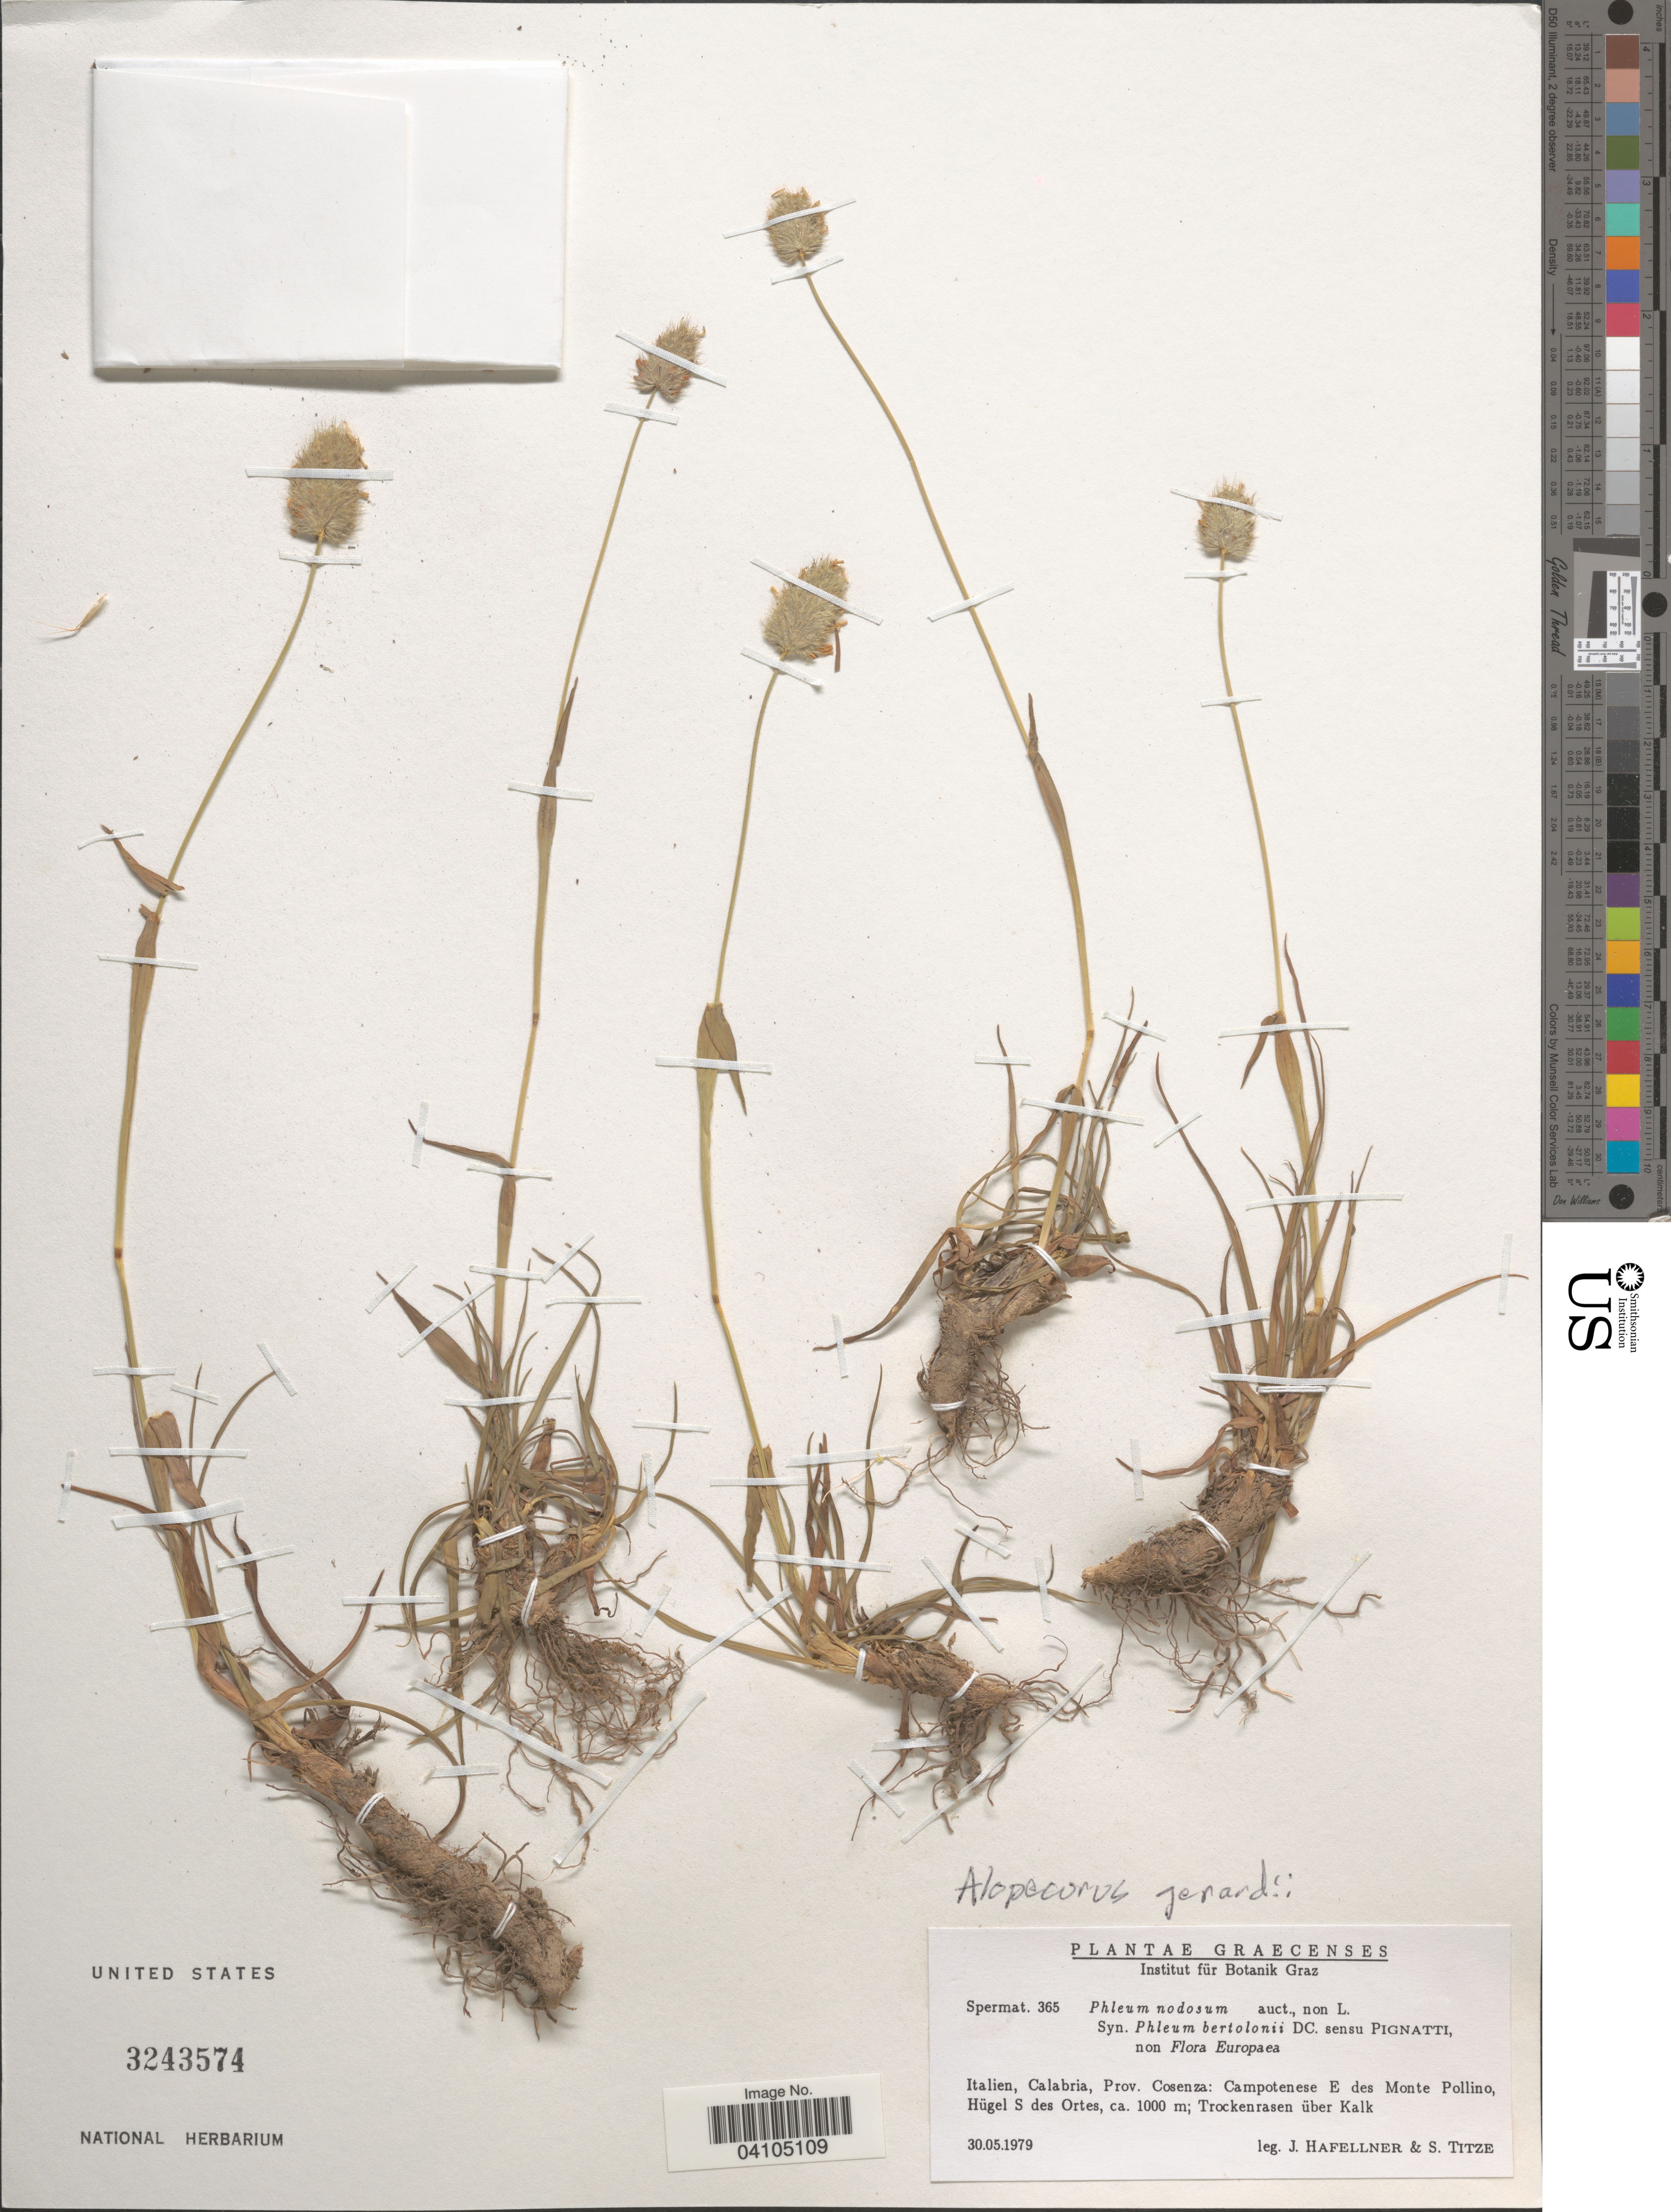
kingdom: Plantae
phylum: Tracheophyta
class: Liliopsida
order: Poales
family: Poaceae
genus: Alopecurus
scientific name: Alopecurus gerardii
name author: (All.) Vill.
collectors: J. Hafellner & S. Titze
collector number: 365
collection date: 1979-05-30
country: Italy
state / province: Calabria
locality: Italien. Prov Cosenza: Campotenese E des Monte Pollino, Hügel S des Ortes.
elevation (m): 1000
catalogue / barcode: US 3243574